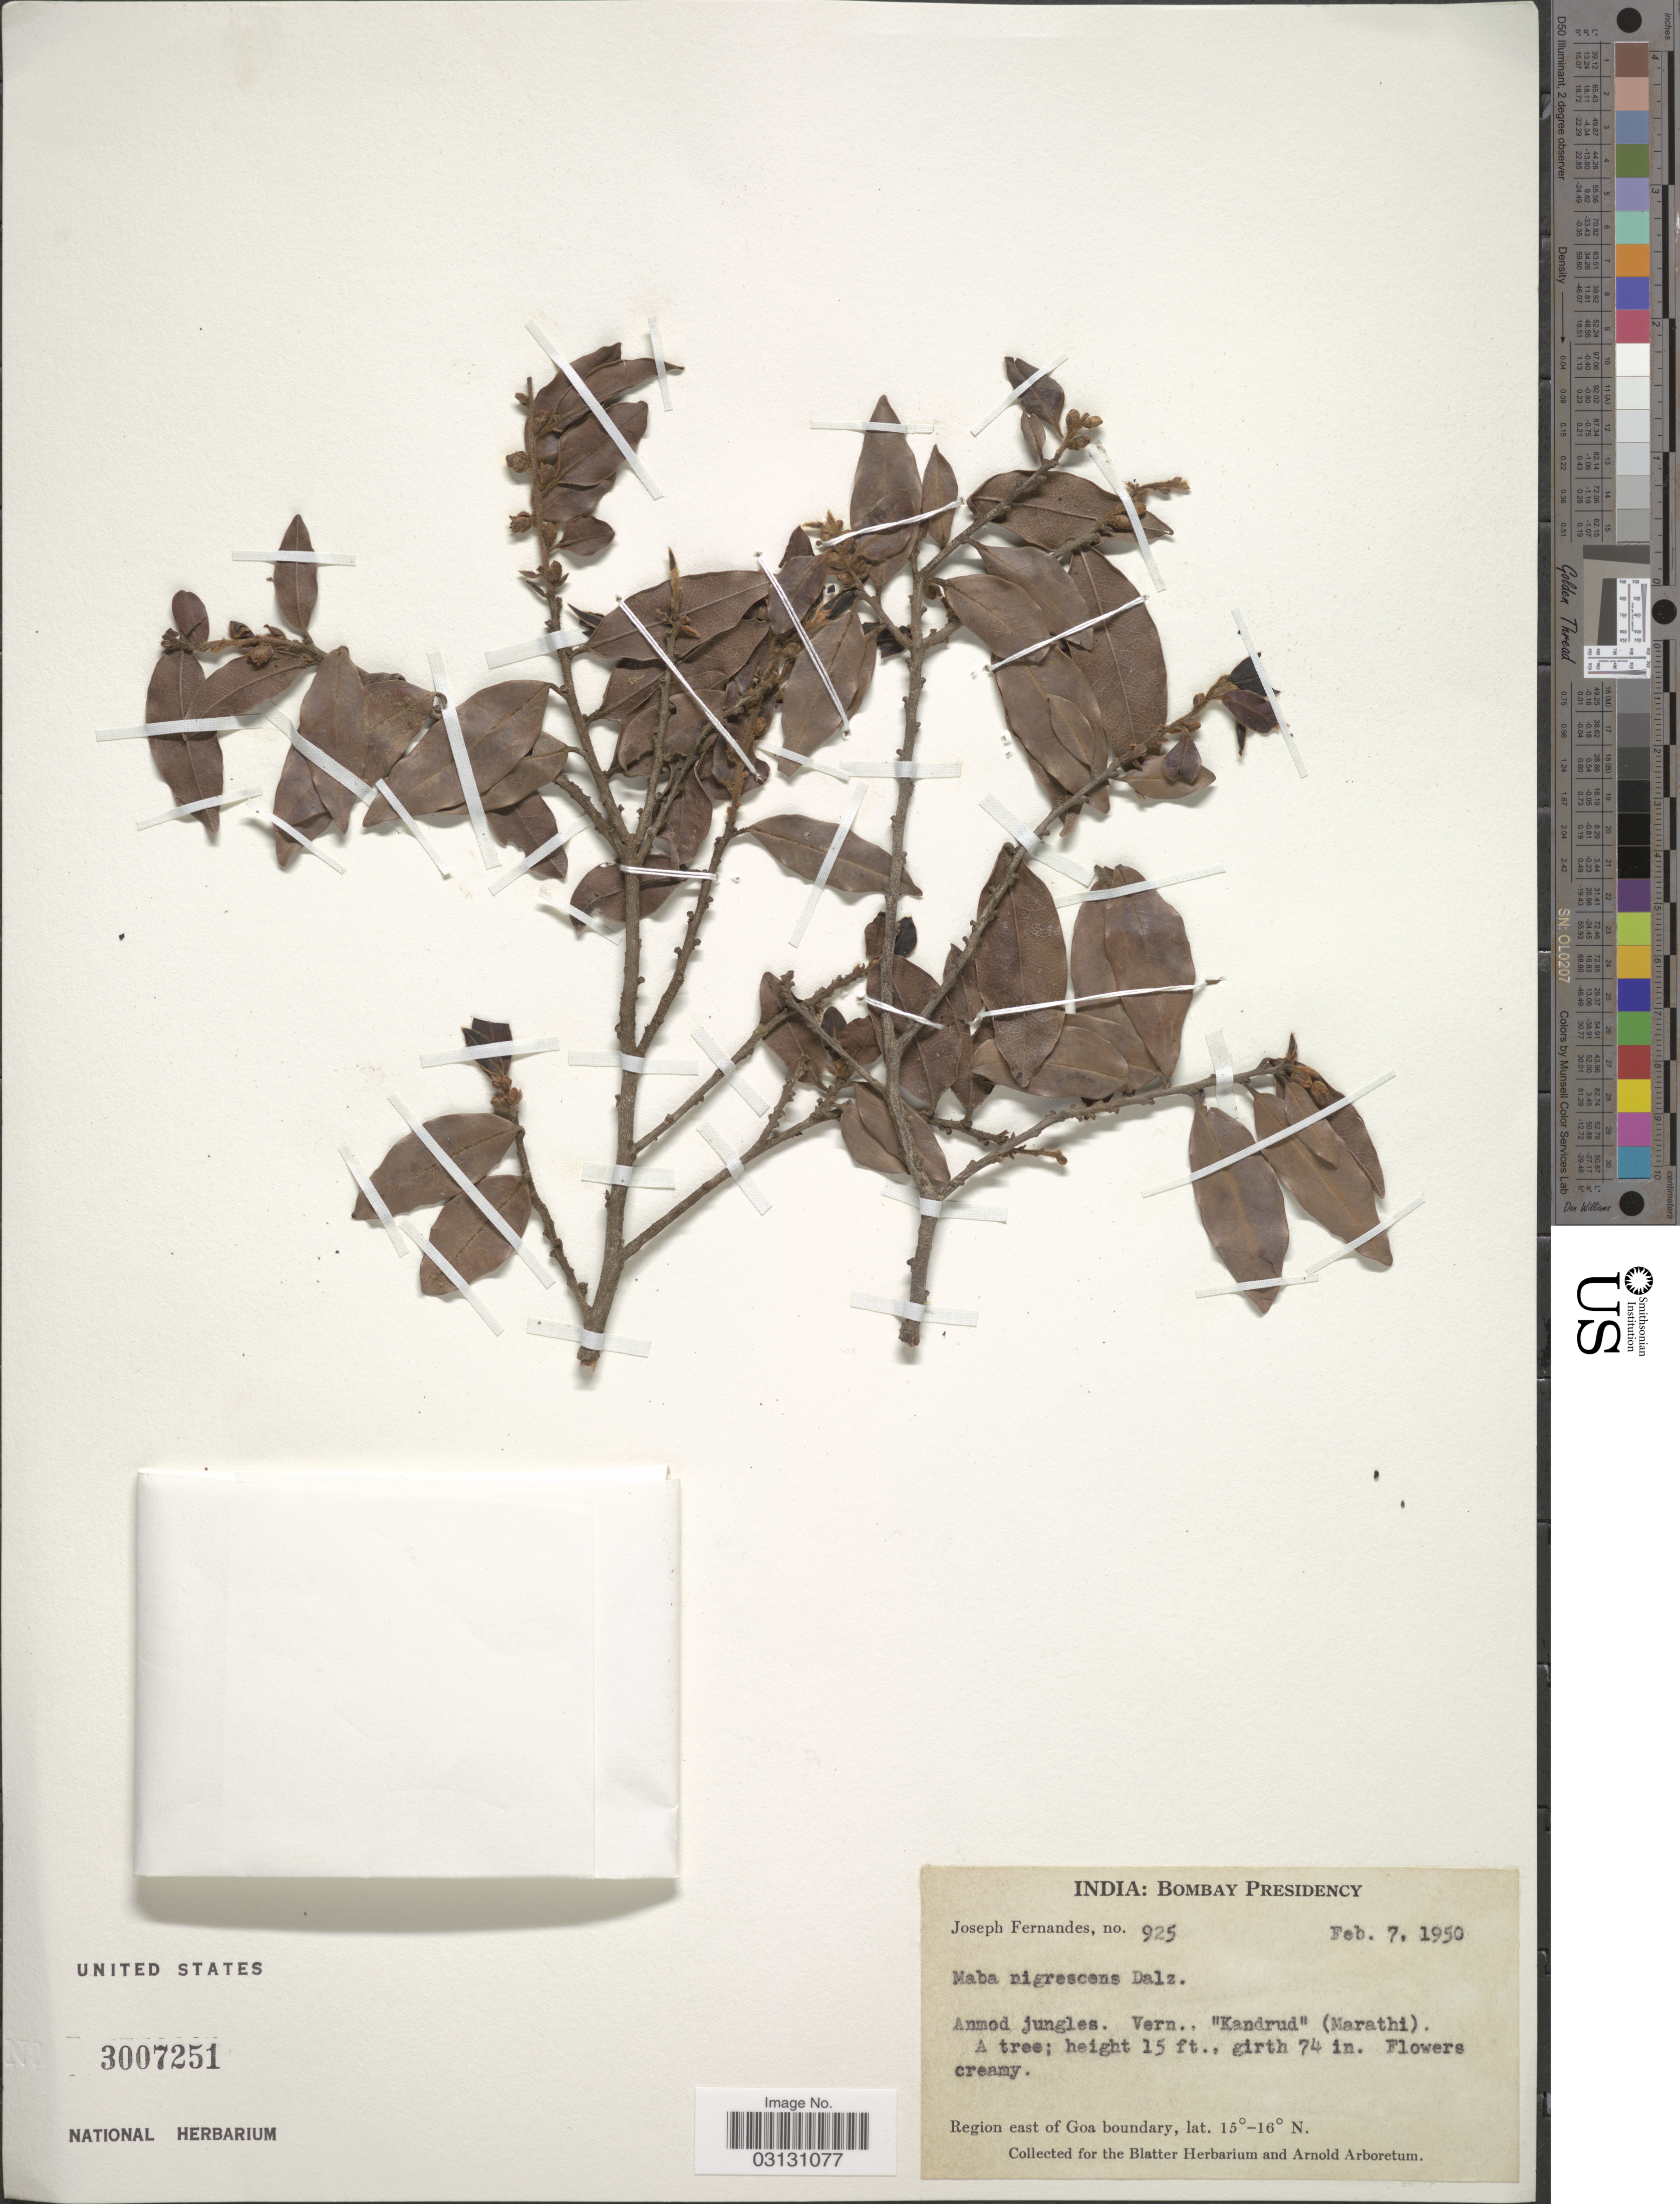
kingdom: Plantae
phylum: Tracheophyta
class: Magnoliopsida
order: Ericales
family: Ebenaceae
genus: Diospyros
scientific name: Diospyros ferrea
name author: (Willd.) Bakh.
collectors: J. Fernandes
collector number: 925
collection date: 1950-02-07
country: India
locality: Bombay Presidency. Region east of Goa boundary.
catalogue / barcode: US 3007251